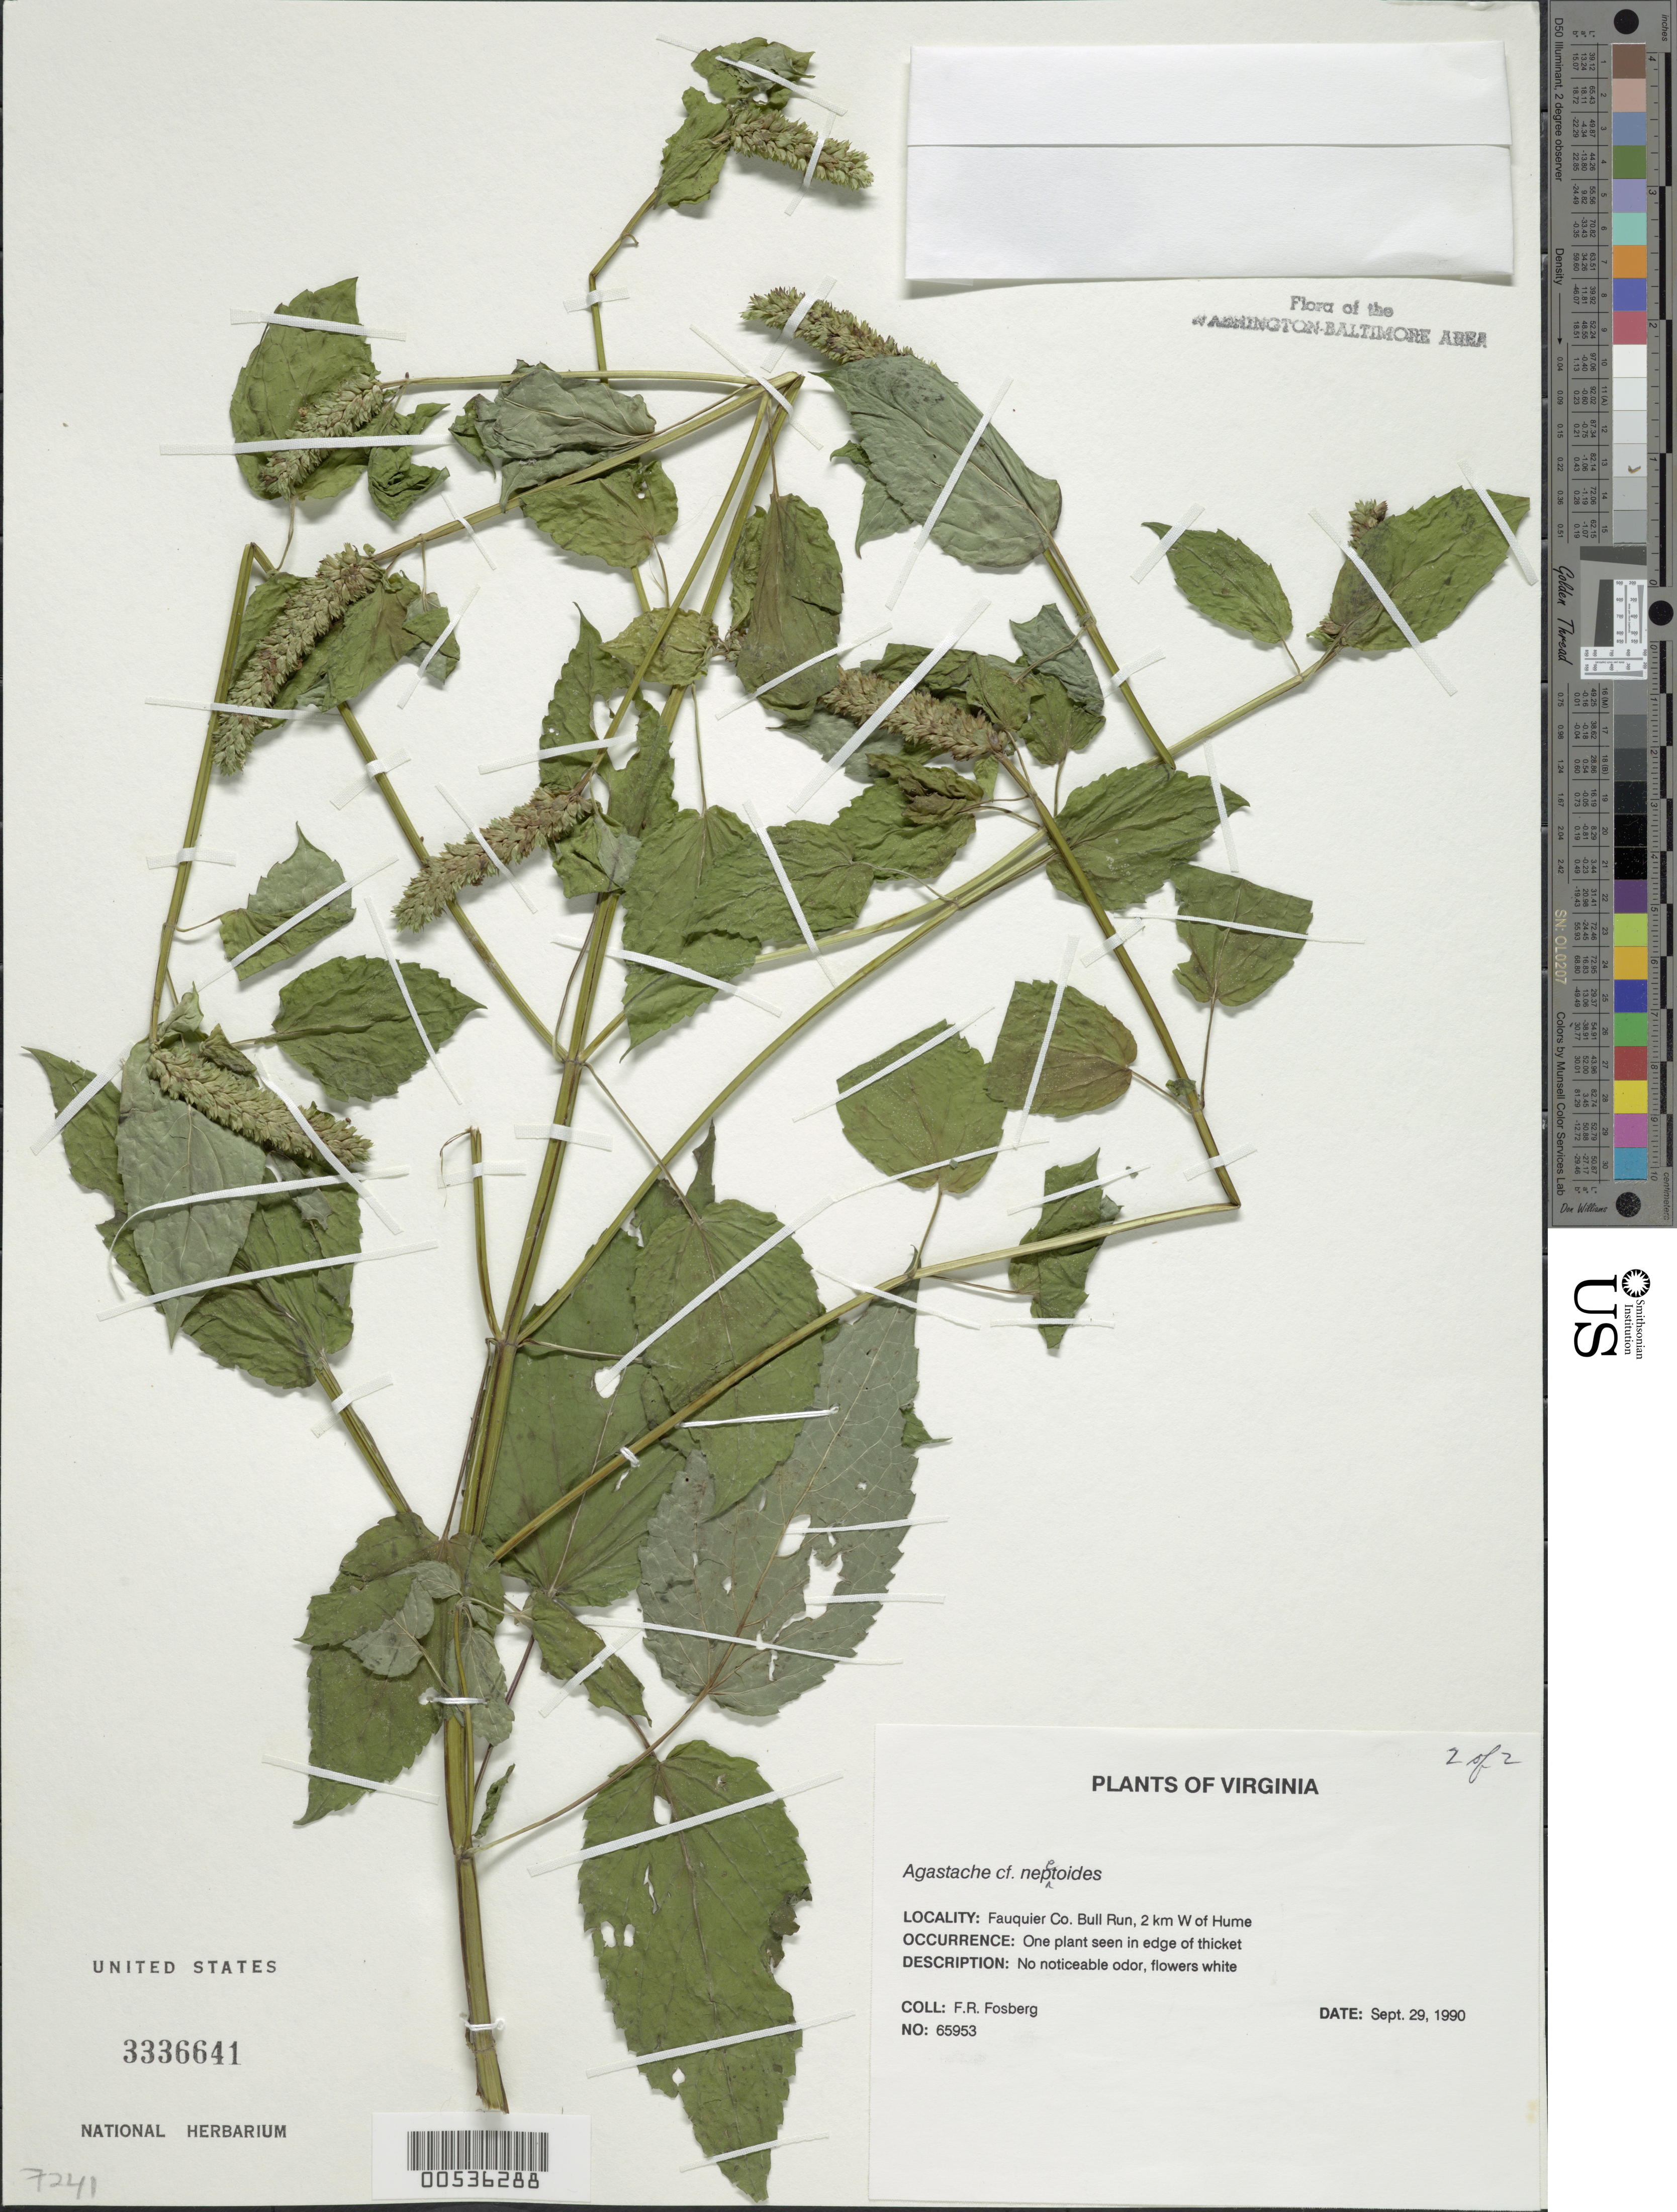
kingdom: Plantae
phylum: Tracheophyta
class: Magnoliopsida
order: Lamiales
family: Lamiaceae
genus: Agastache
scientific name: Agastache nepetoides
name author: (L.) Kuntze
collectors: F. R. Fosberg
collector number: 65953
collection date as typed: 29 Sep 1990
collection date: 1990-09-29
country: United States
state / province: Virginia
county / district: Fauquier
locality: Bull Run, W of Hume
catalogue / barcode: US 3336641